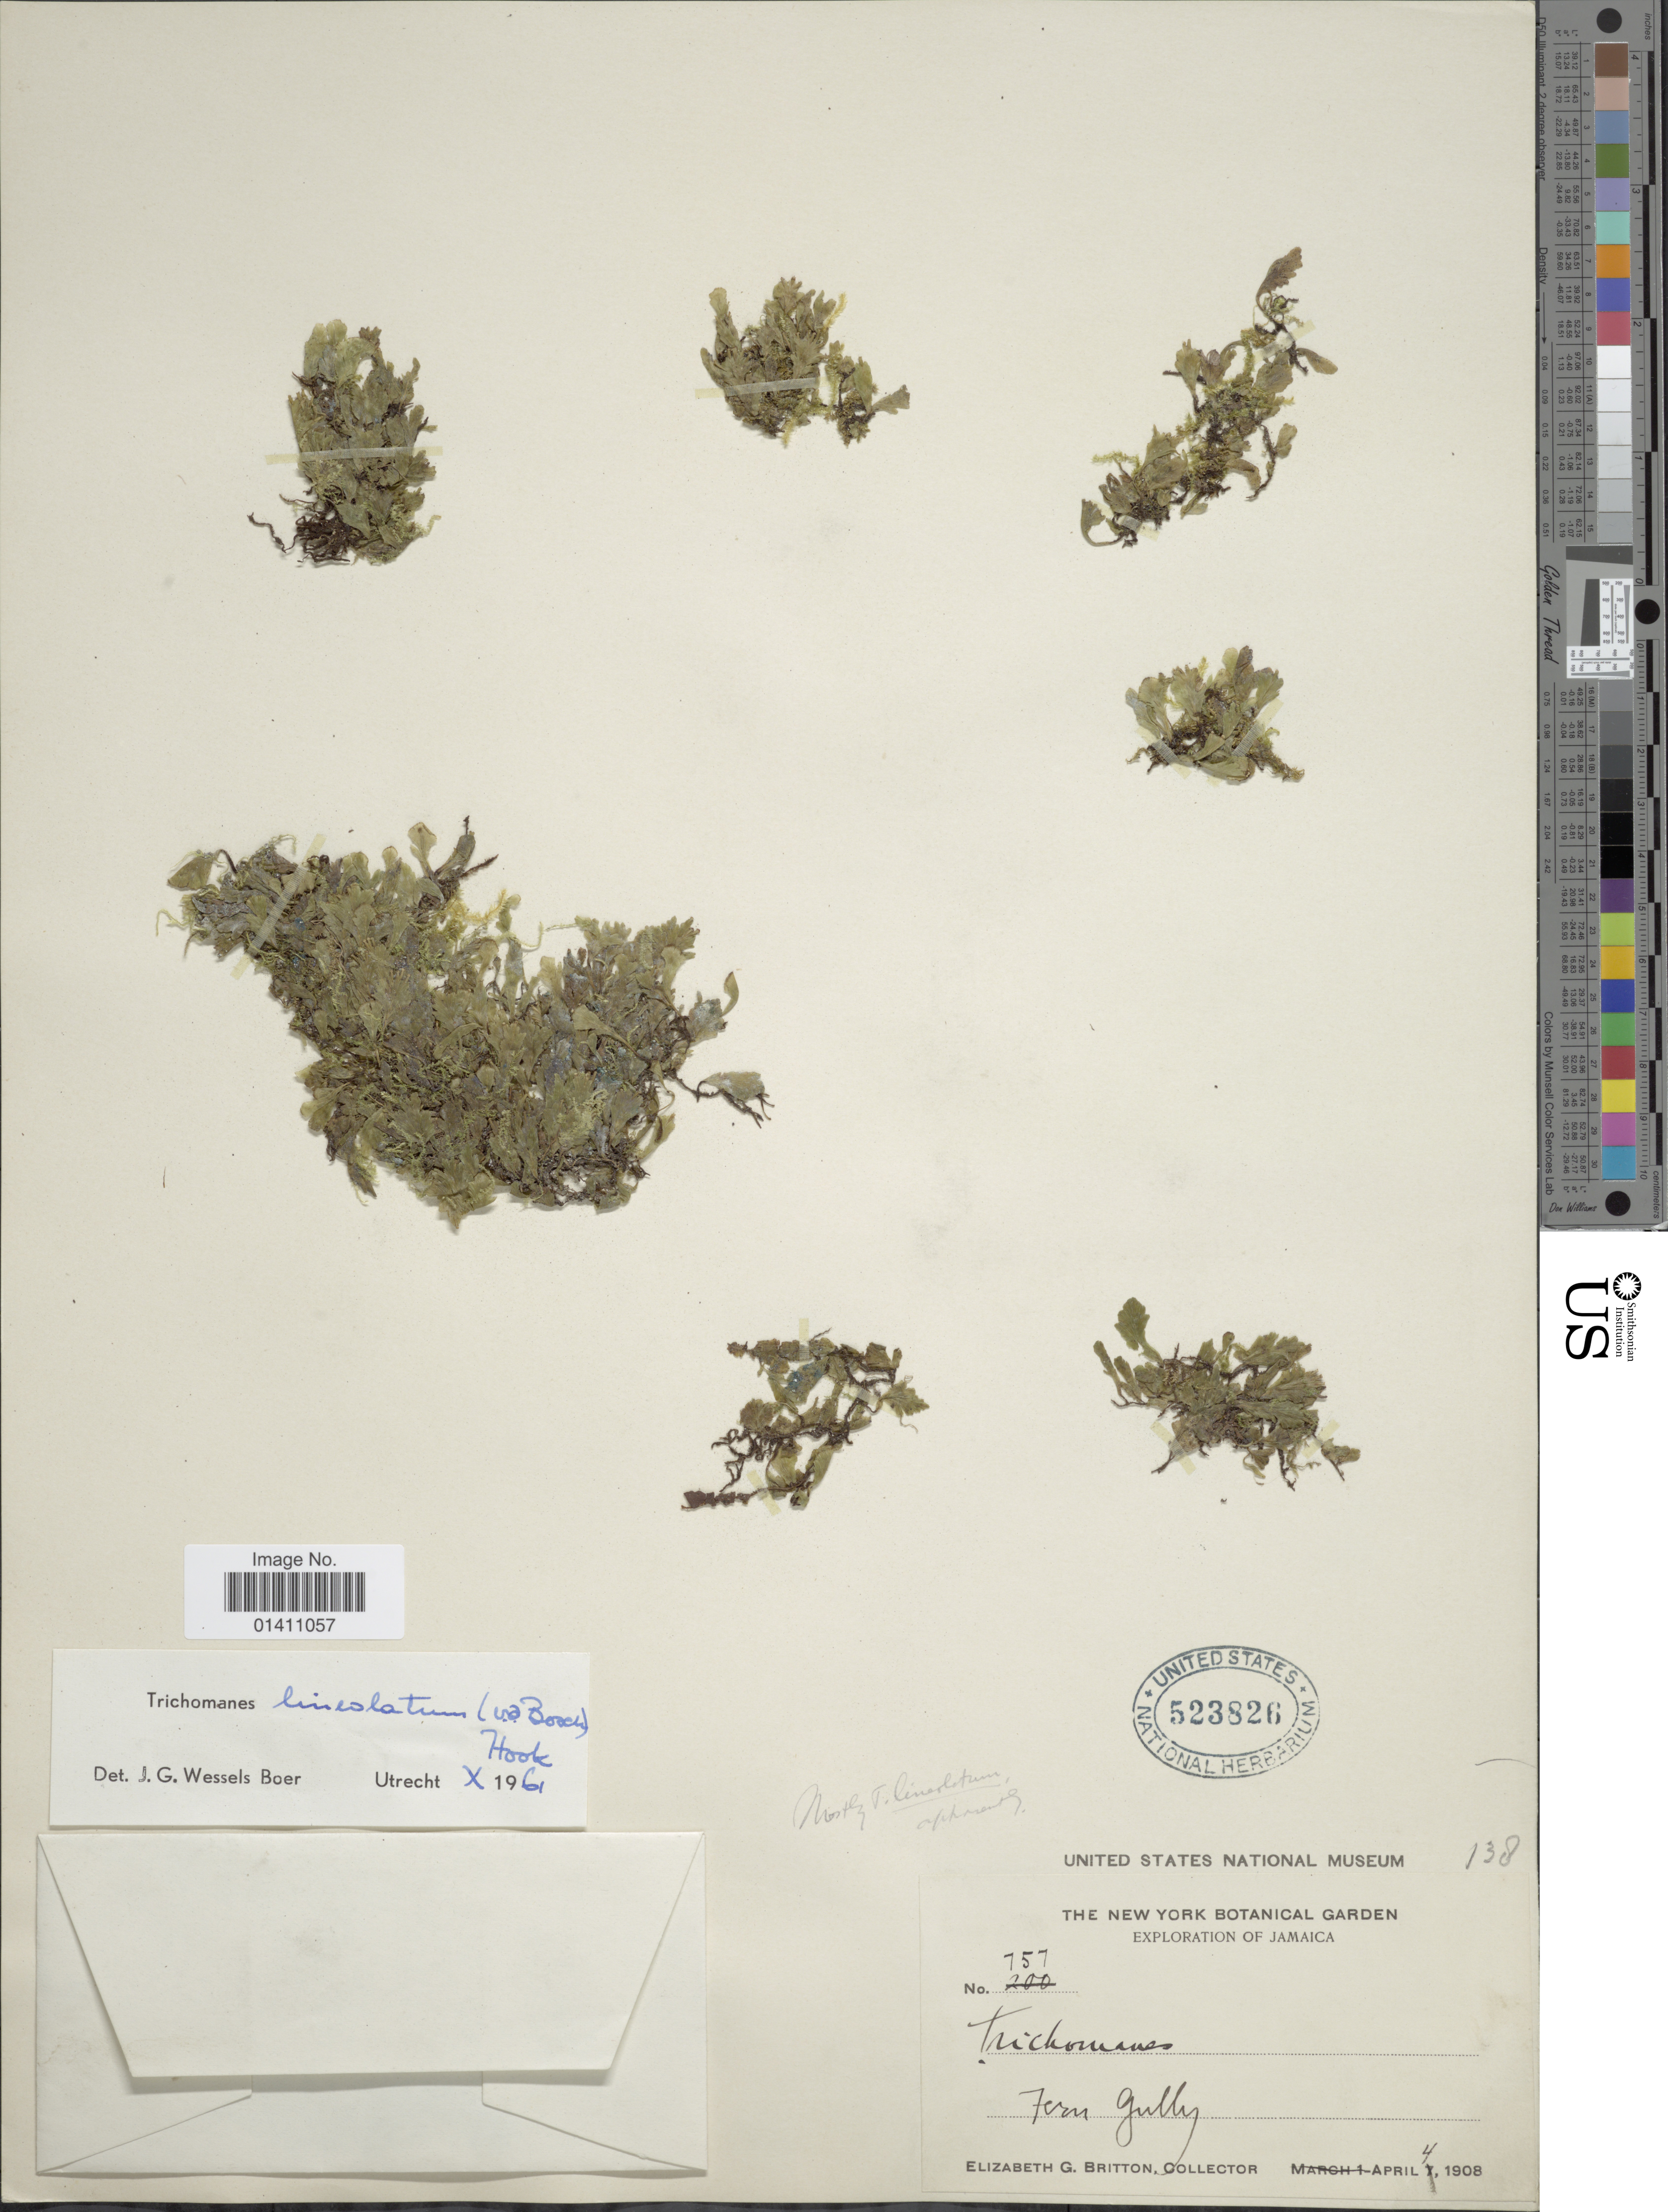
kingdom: Plantae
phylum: Tracheophyta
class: Polypodiopsida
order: Hymenophyllales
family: Hymenophyllaceae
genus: Didymoglossum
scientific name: Didymoglossum lineolatum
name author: Bosch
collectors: E. G. Britton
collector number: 757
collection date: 1908-04-04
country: Jamaica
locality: Fern gully.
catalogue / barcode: US 523826